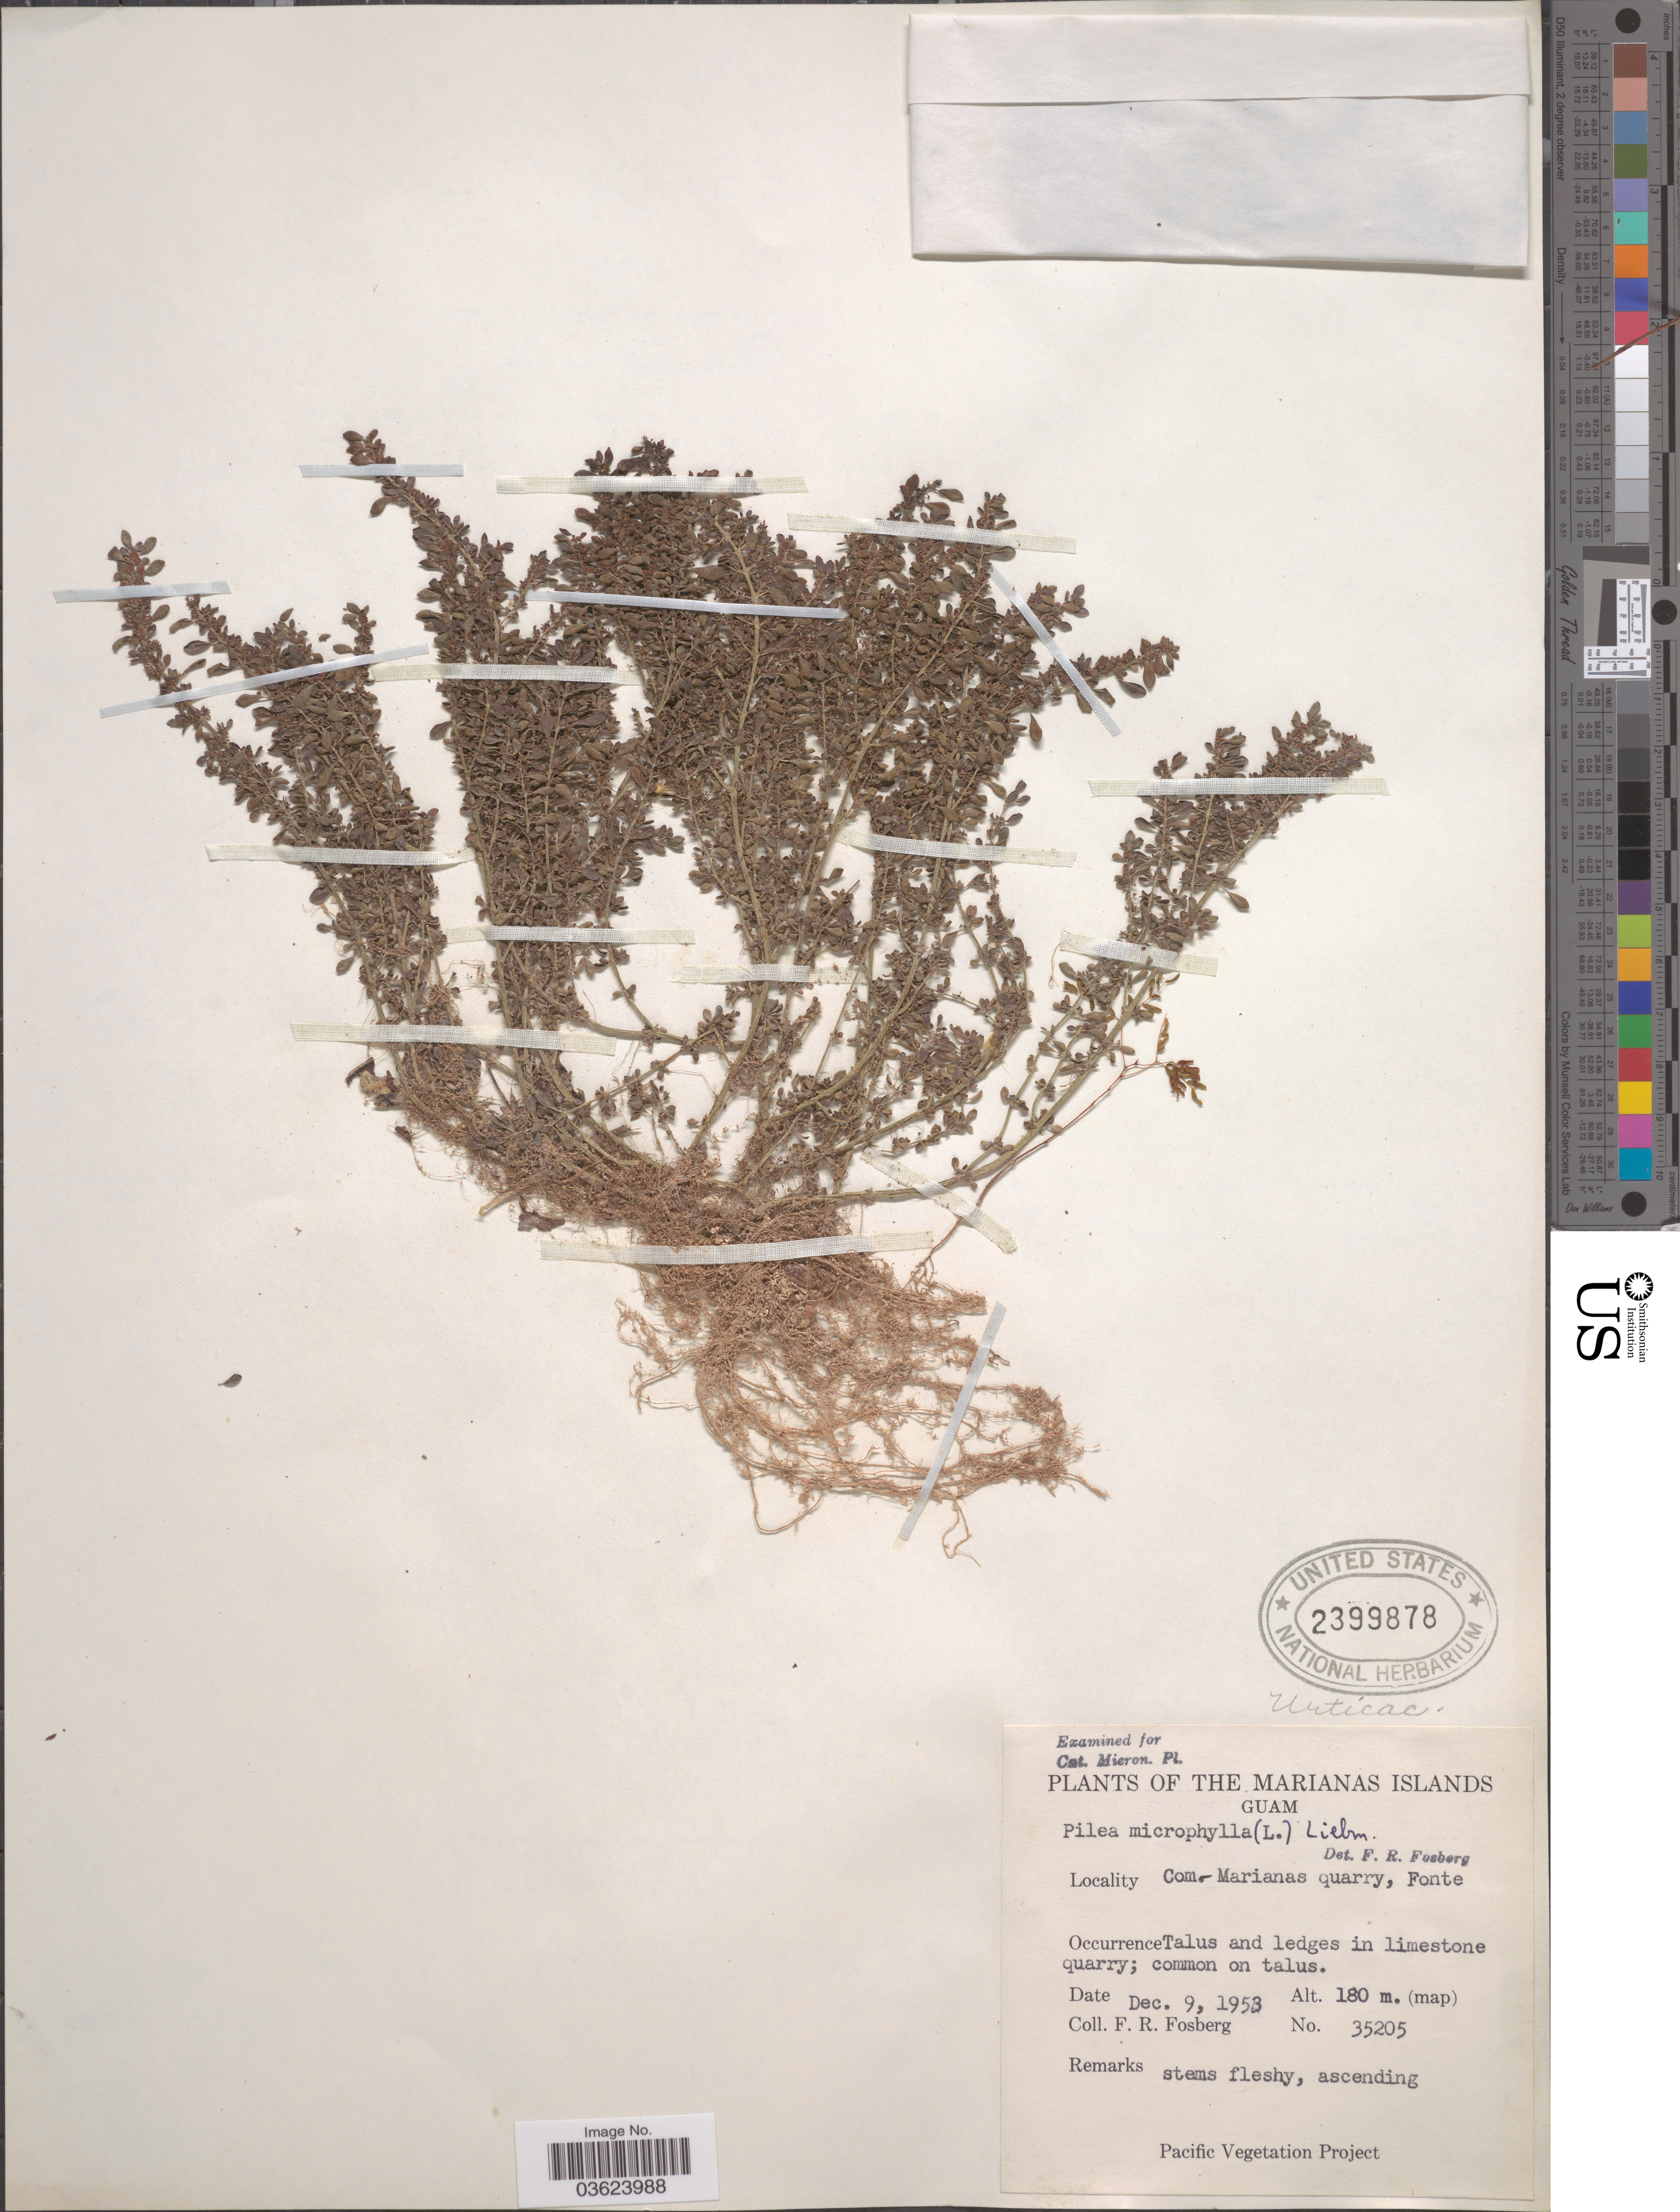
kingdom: Plantae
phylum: Tracheophyta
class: Magnoliopsida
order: Rosales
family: Urticaceae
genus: Pilea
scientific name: Pilea microphylla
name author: (L.) Liebm.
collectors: F. R. Fosberg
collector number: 35205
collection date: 1953-12-09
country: Guam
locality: The Mariana Islands. Com-Marianas quarry, Fonte.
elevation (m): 180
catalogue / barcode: US 2399878